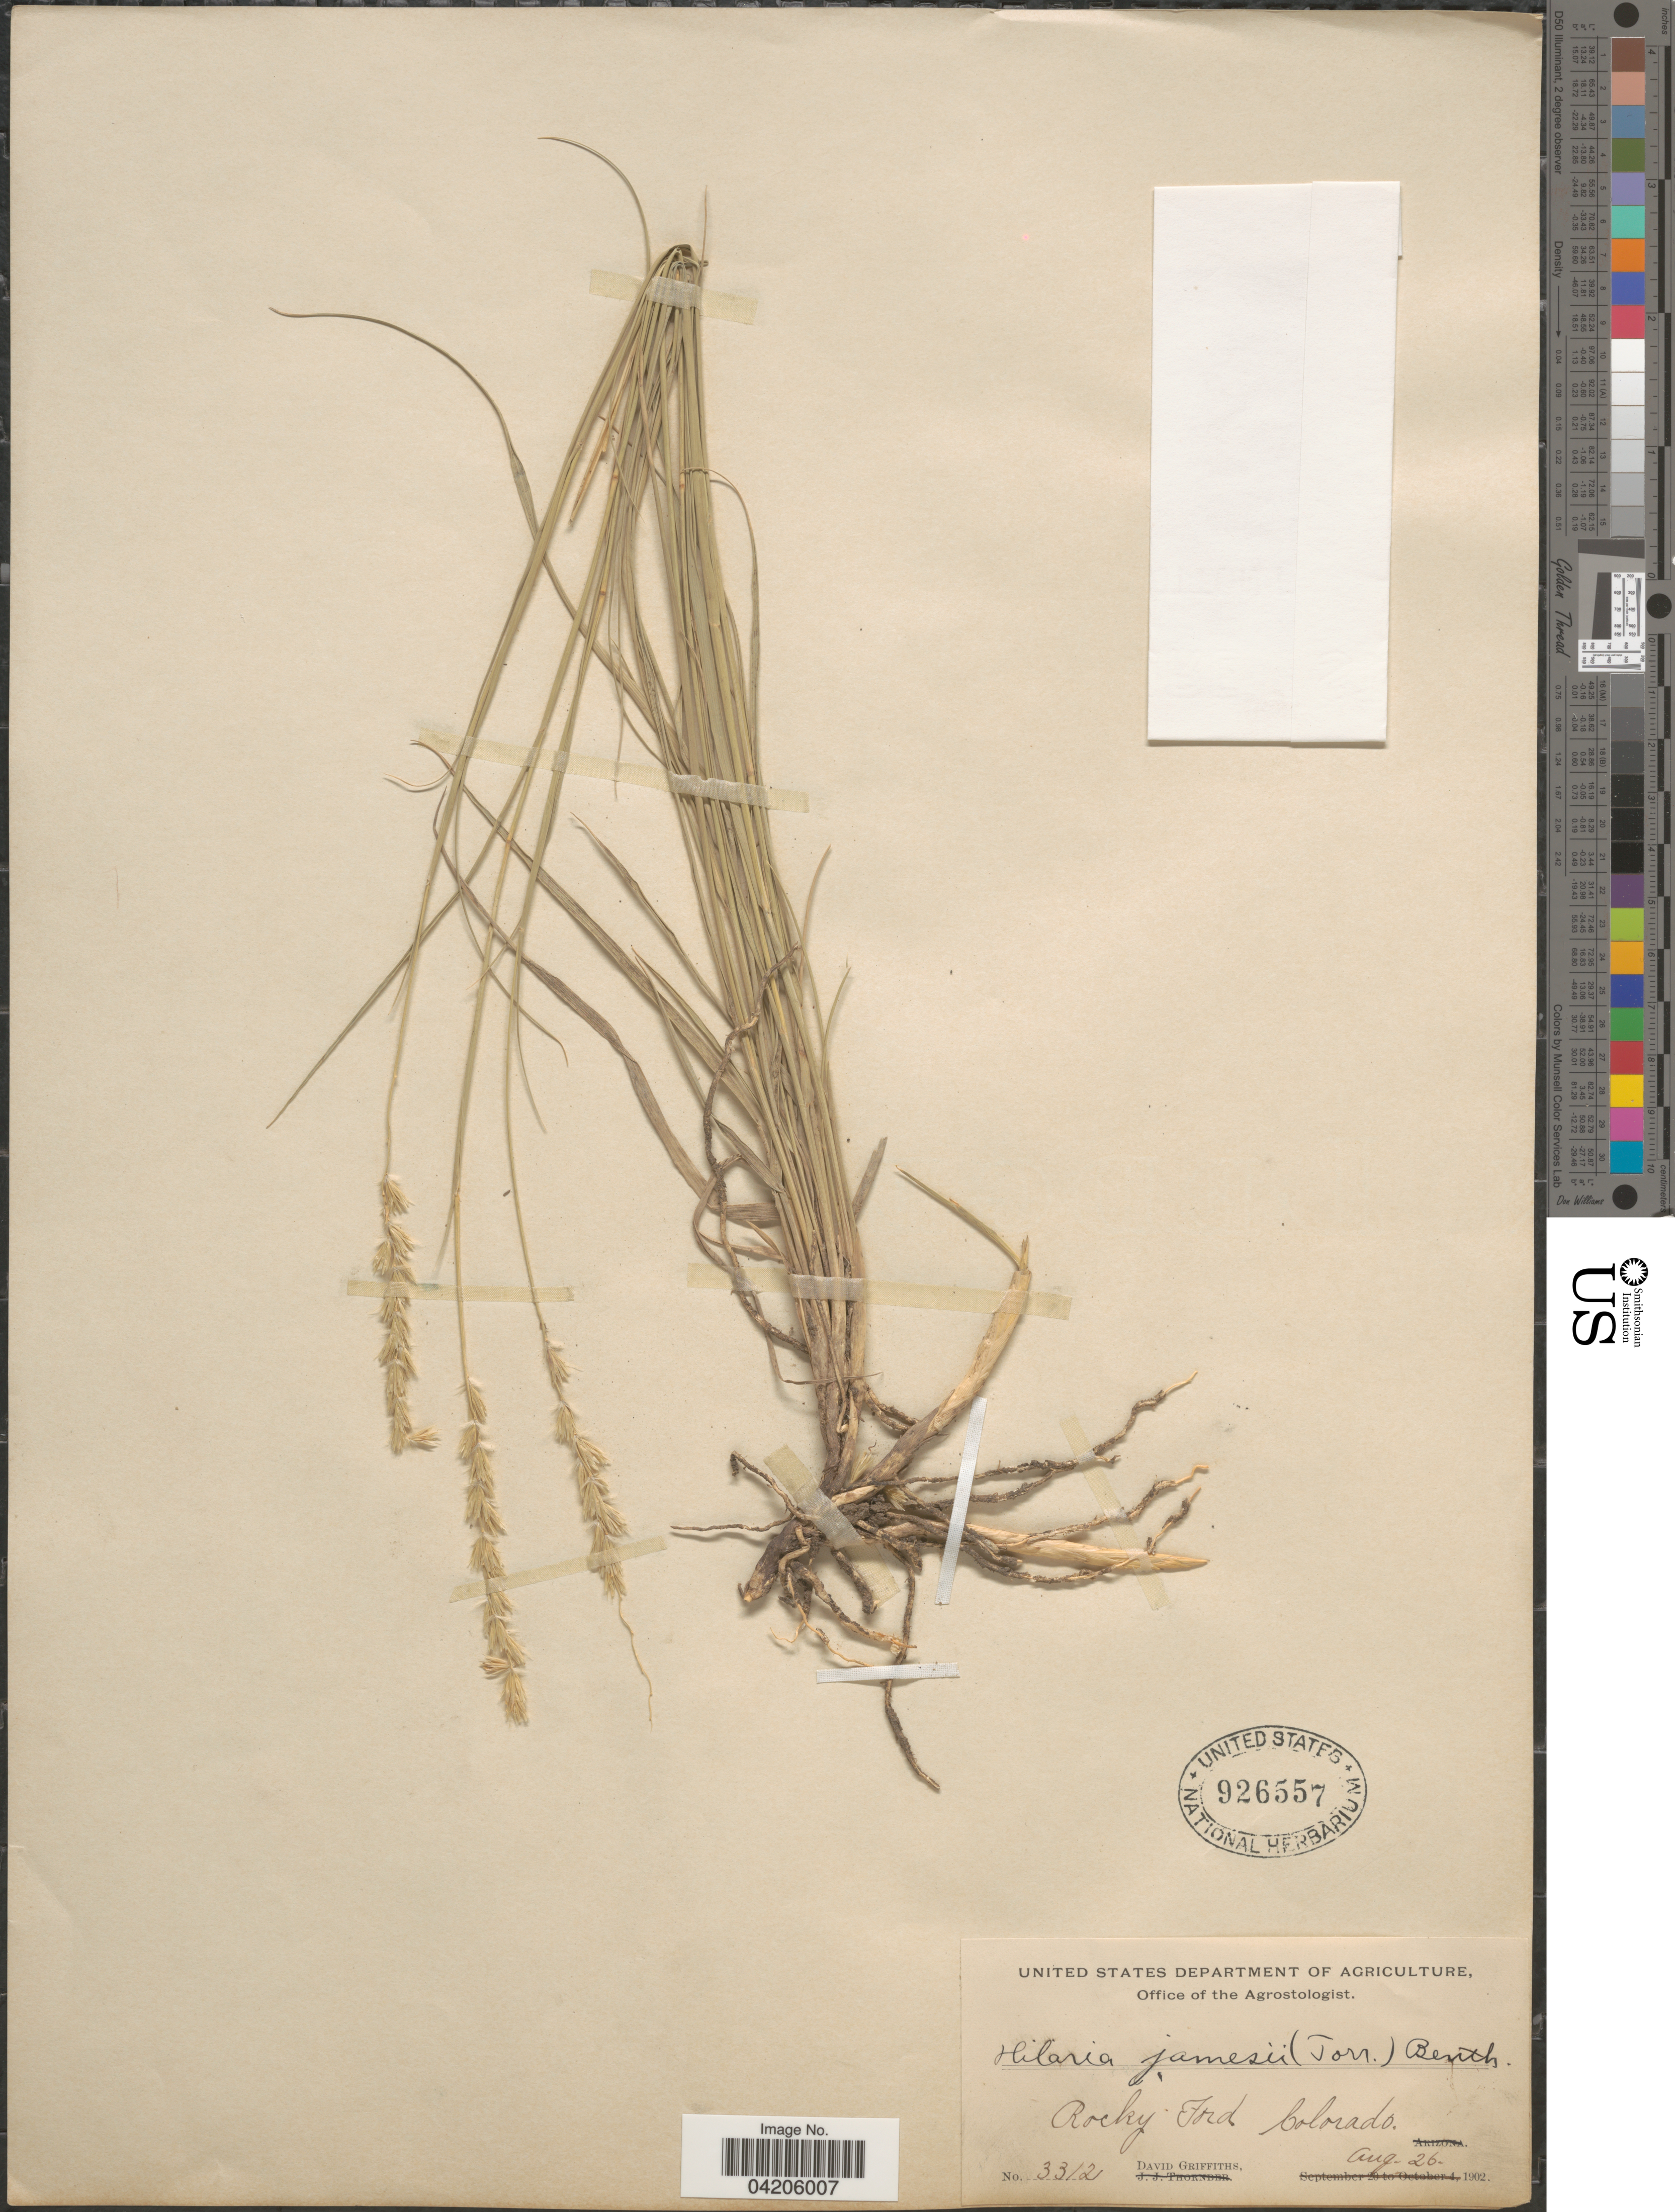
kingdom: Plantae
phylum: Tracheophyta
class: Liliopsida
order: Poales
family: Poaceae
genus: Hilaria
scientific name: Hilaria jamesii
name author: (Torr.) Benth.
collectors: D. Griffiths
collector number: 3312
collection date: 1902-08-26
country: United States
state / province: Colorado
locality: Rocky Ford.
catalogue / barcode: US 926557